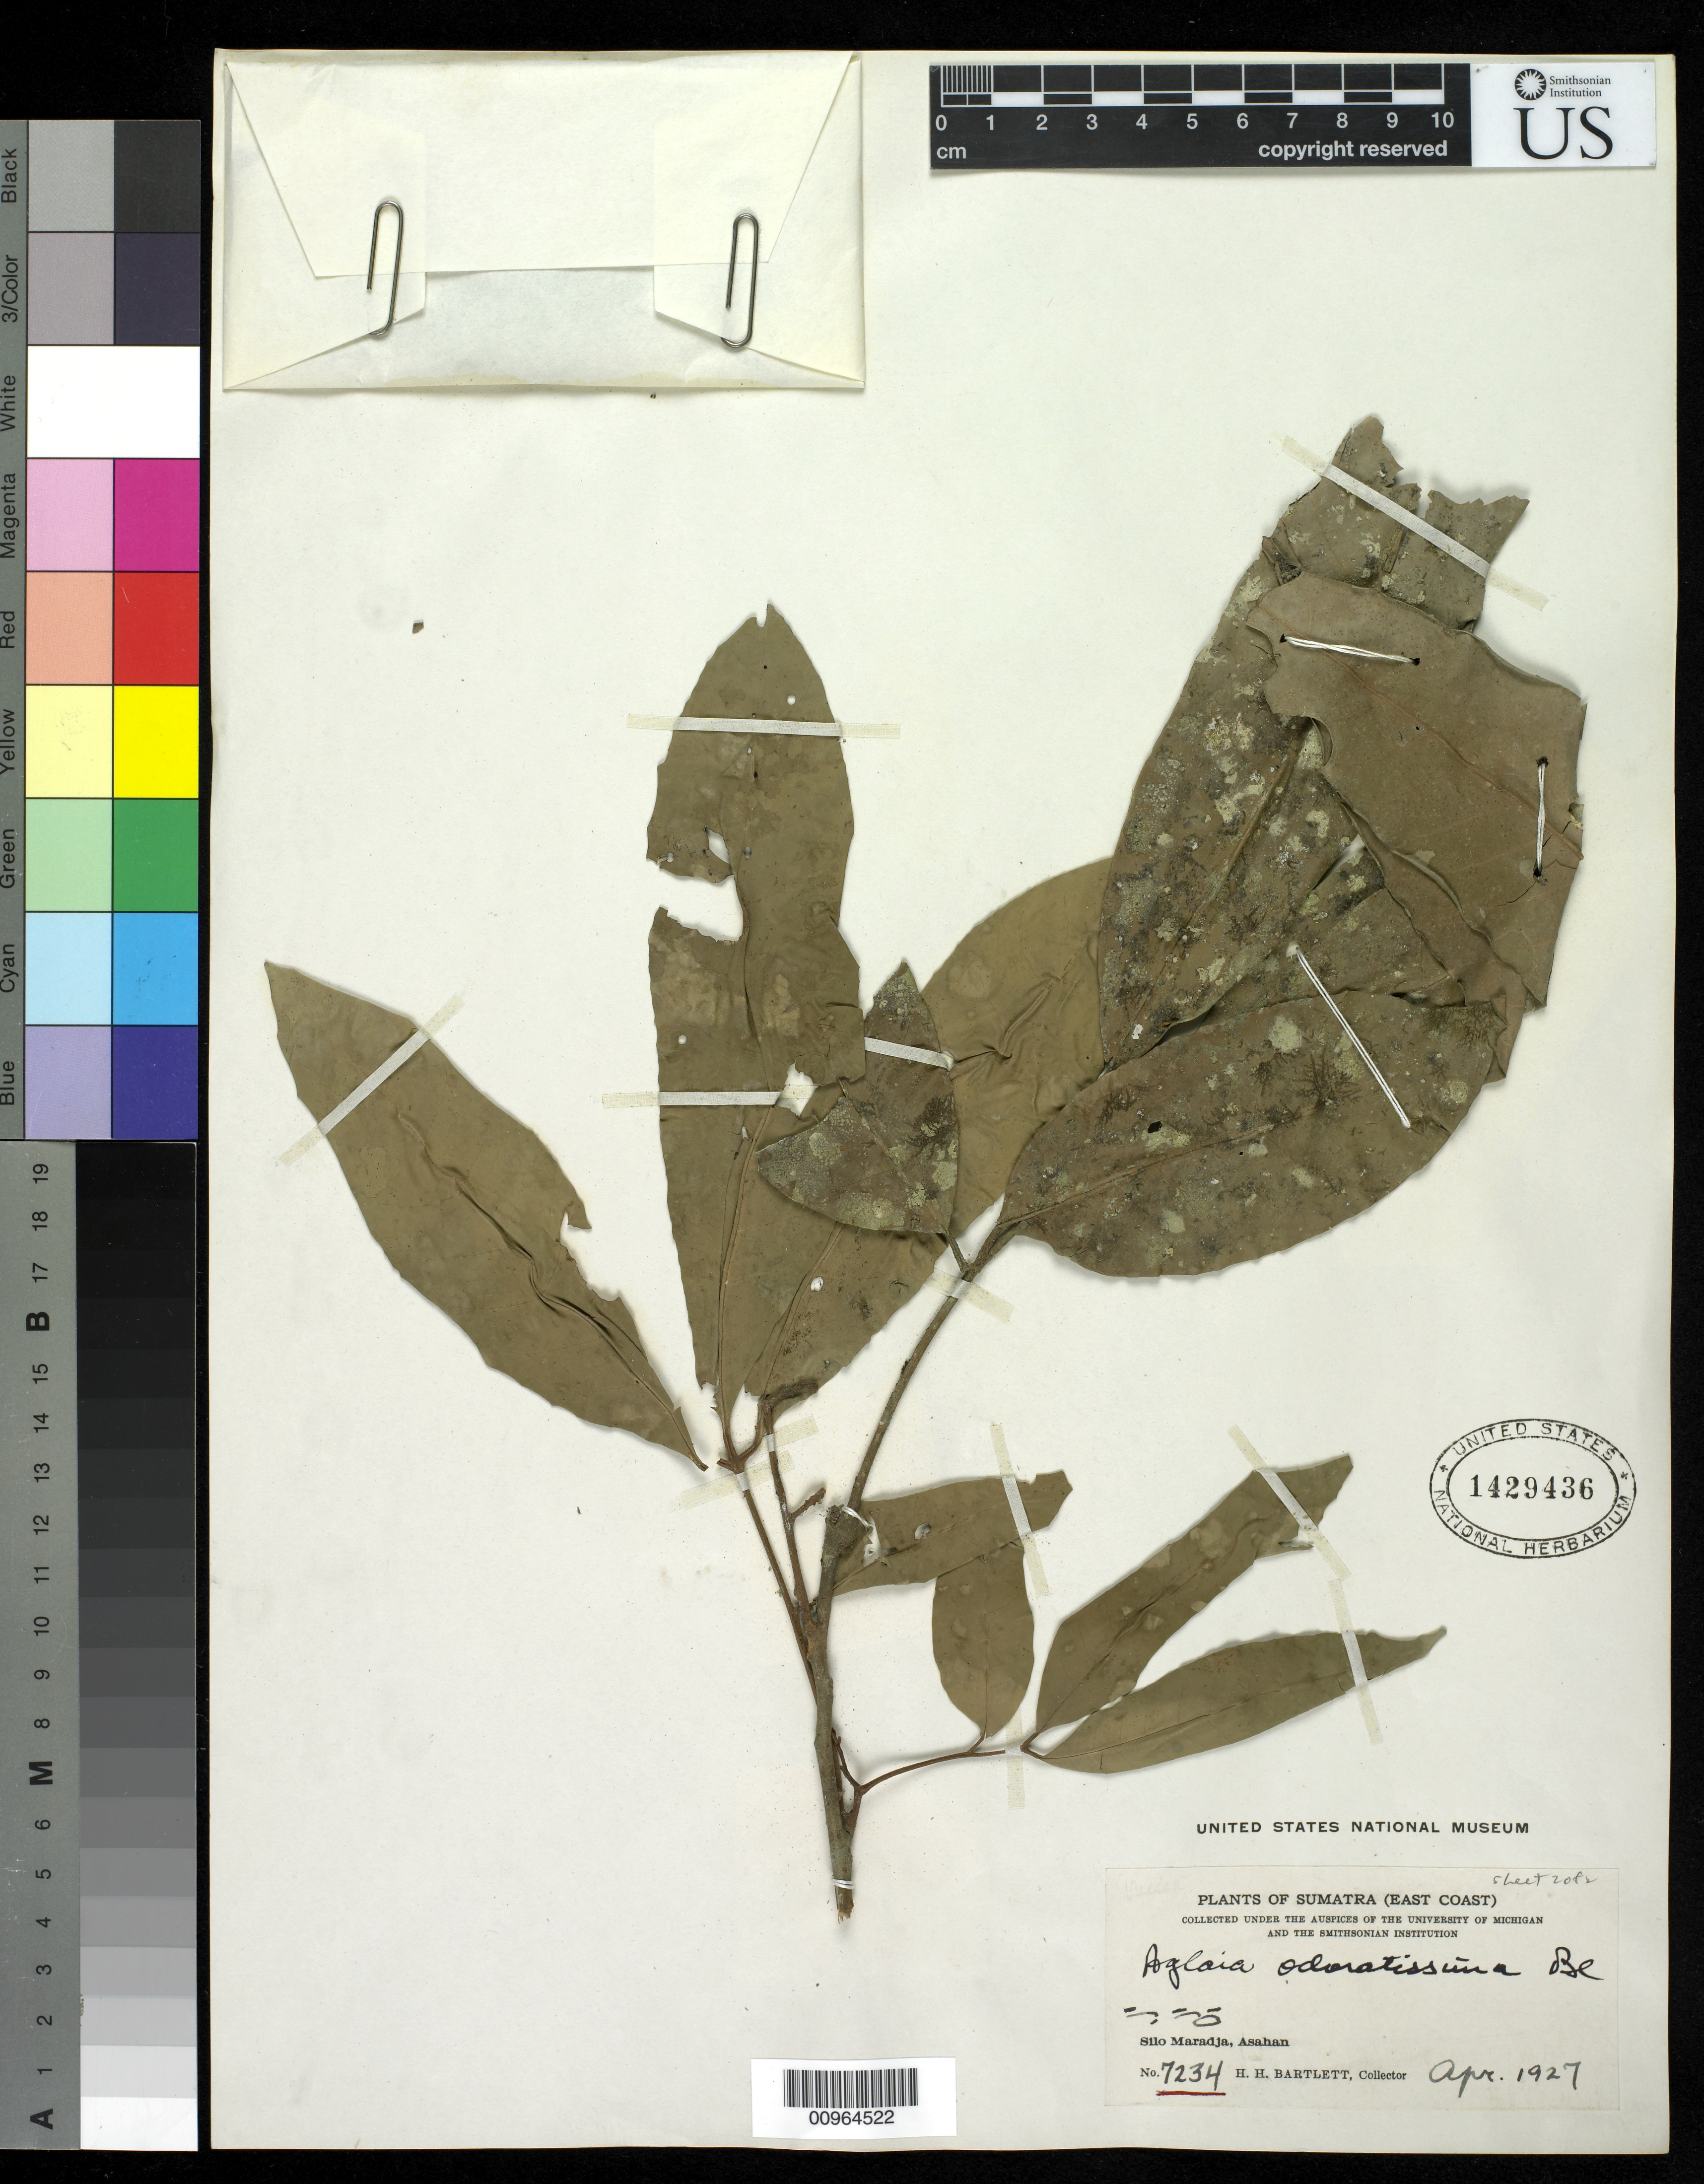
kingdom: Plantae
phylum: Tracheophyta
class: Magnoliopsida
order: Sapindales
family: Meliaceae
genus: Aglaia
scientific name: Aglaia korthalsii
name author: Miq.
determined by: Pannell, C. M.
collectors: H. H. Bartlett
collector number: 7234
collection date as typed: Apr 1927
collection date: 1927-04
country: Indonesia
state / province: Sumatra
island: Sumatra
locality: Silo Maradja, Asahan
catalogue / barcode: US 1429436